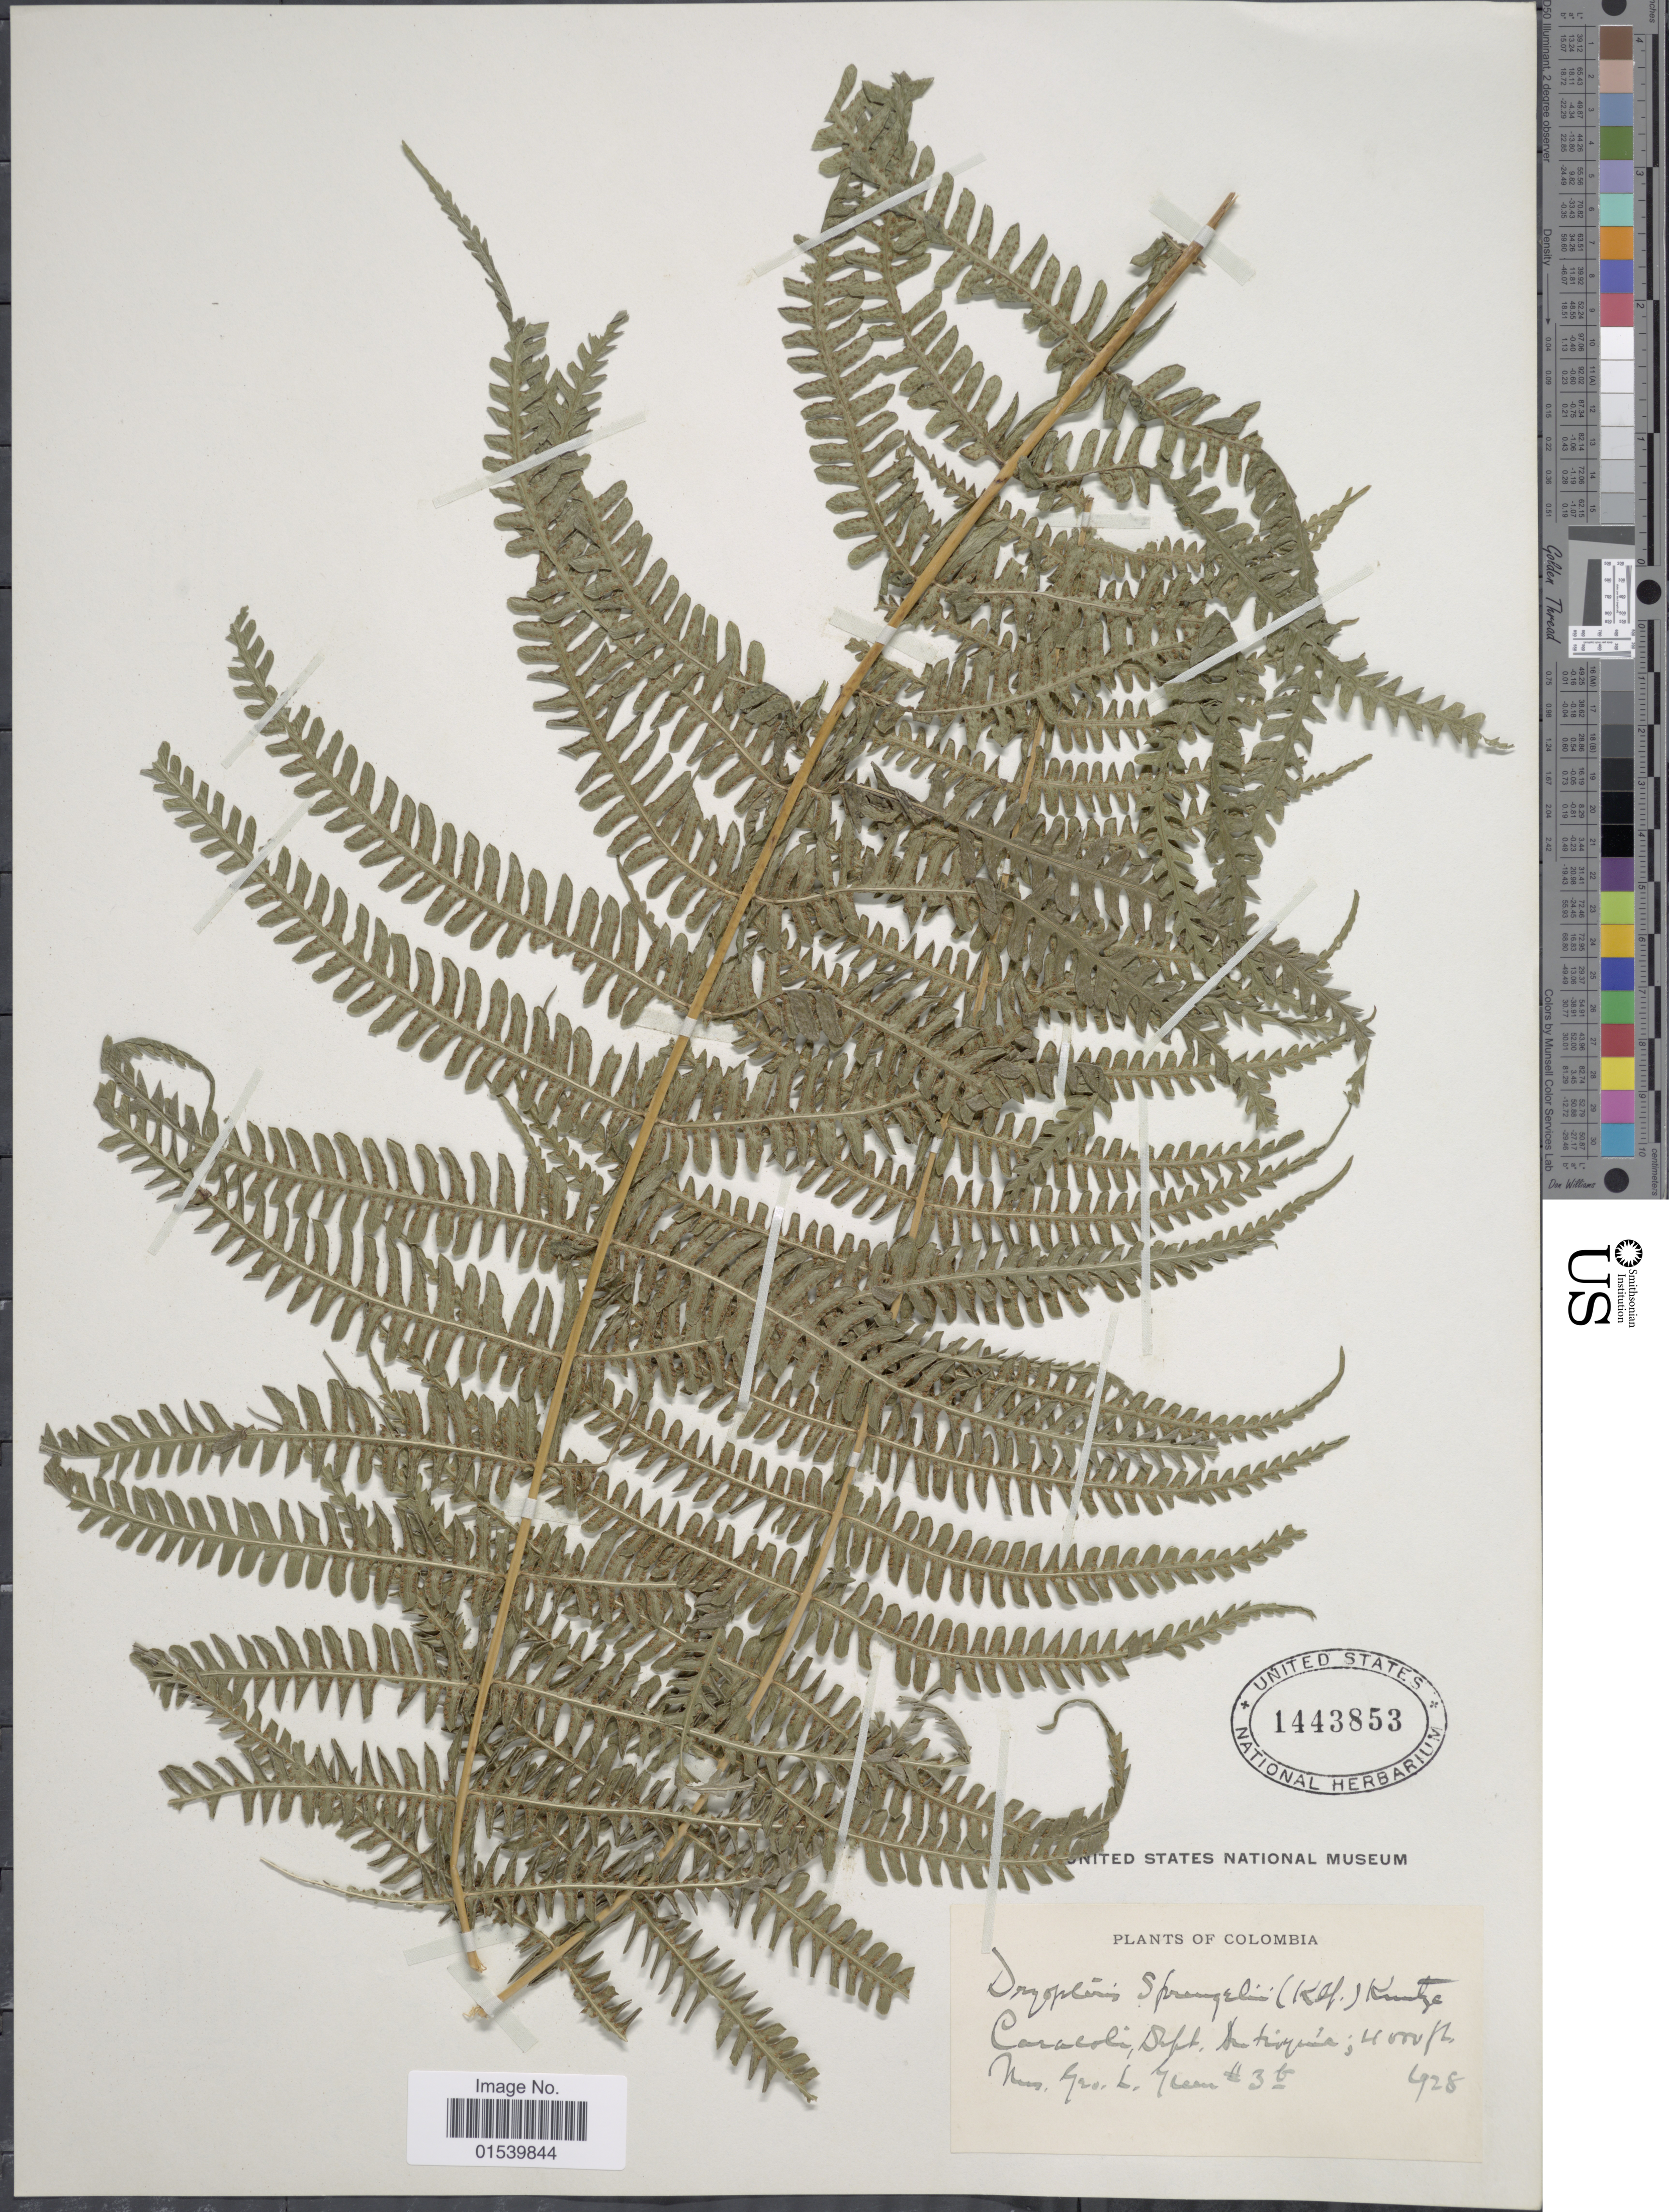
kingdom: Plantae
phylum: Tracheophyta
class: Polypodiopsida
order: Polypodiales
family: Thelypteridaceae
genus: Amauropelta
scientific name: Amauropelta balbisii (Spreng.) comb. nov., ined. 2015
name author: (Spreng.)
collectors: G. Green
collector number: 3b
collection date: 1928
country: Colombia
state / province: Antioquia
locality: Caracoli, Dept. Antioquia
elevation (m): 1219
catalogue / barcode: US 1443853